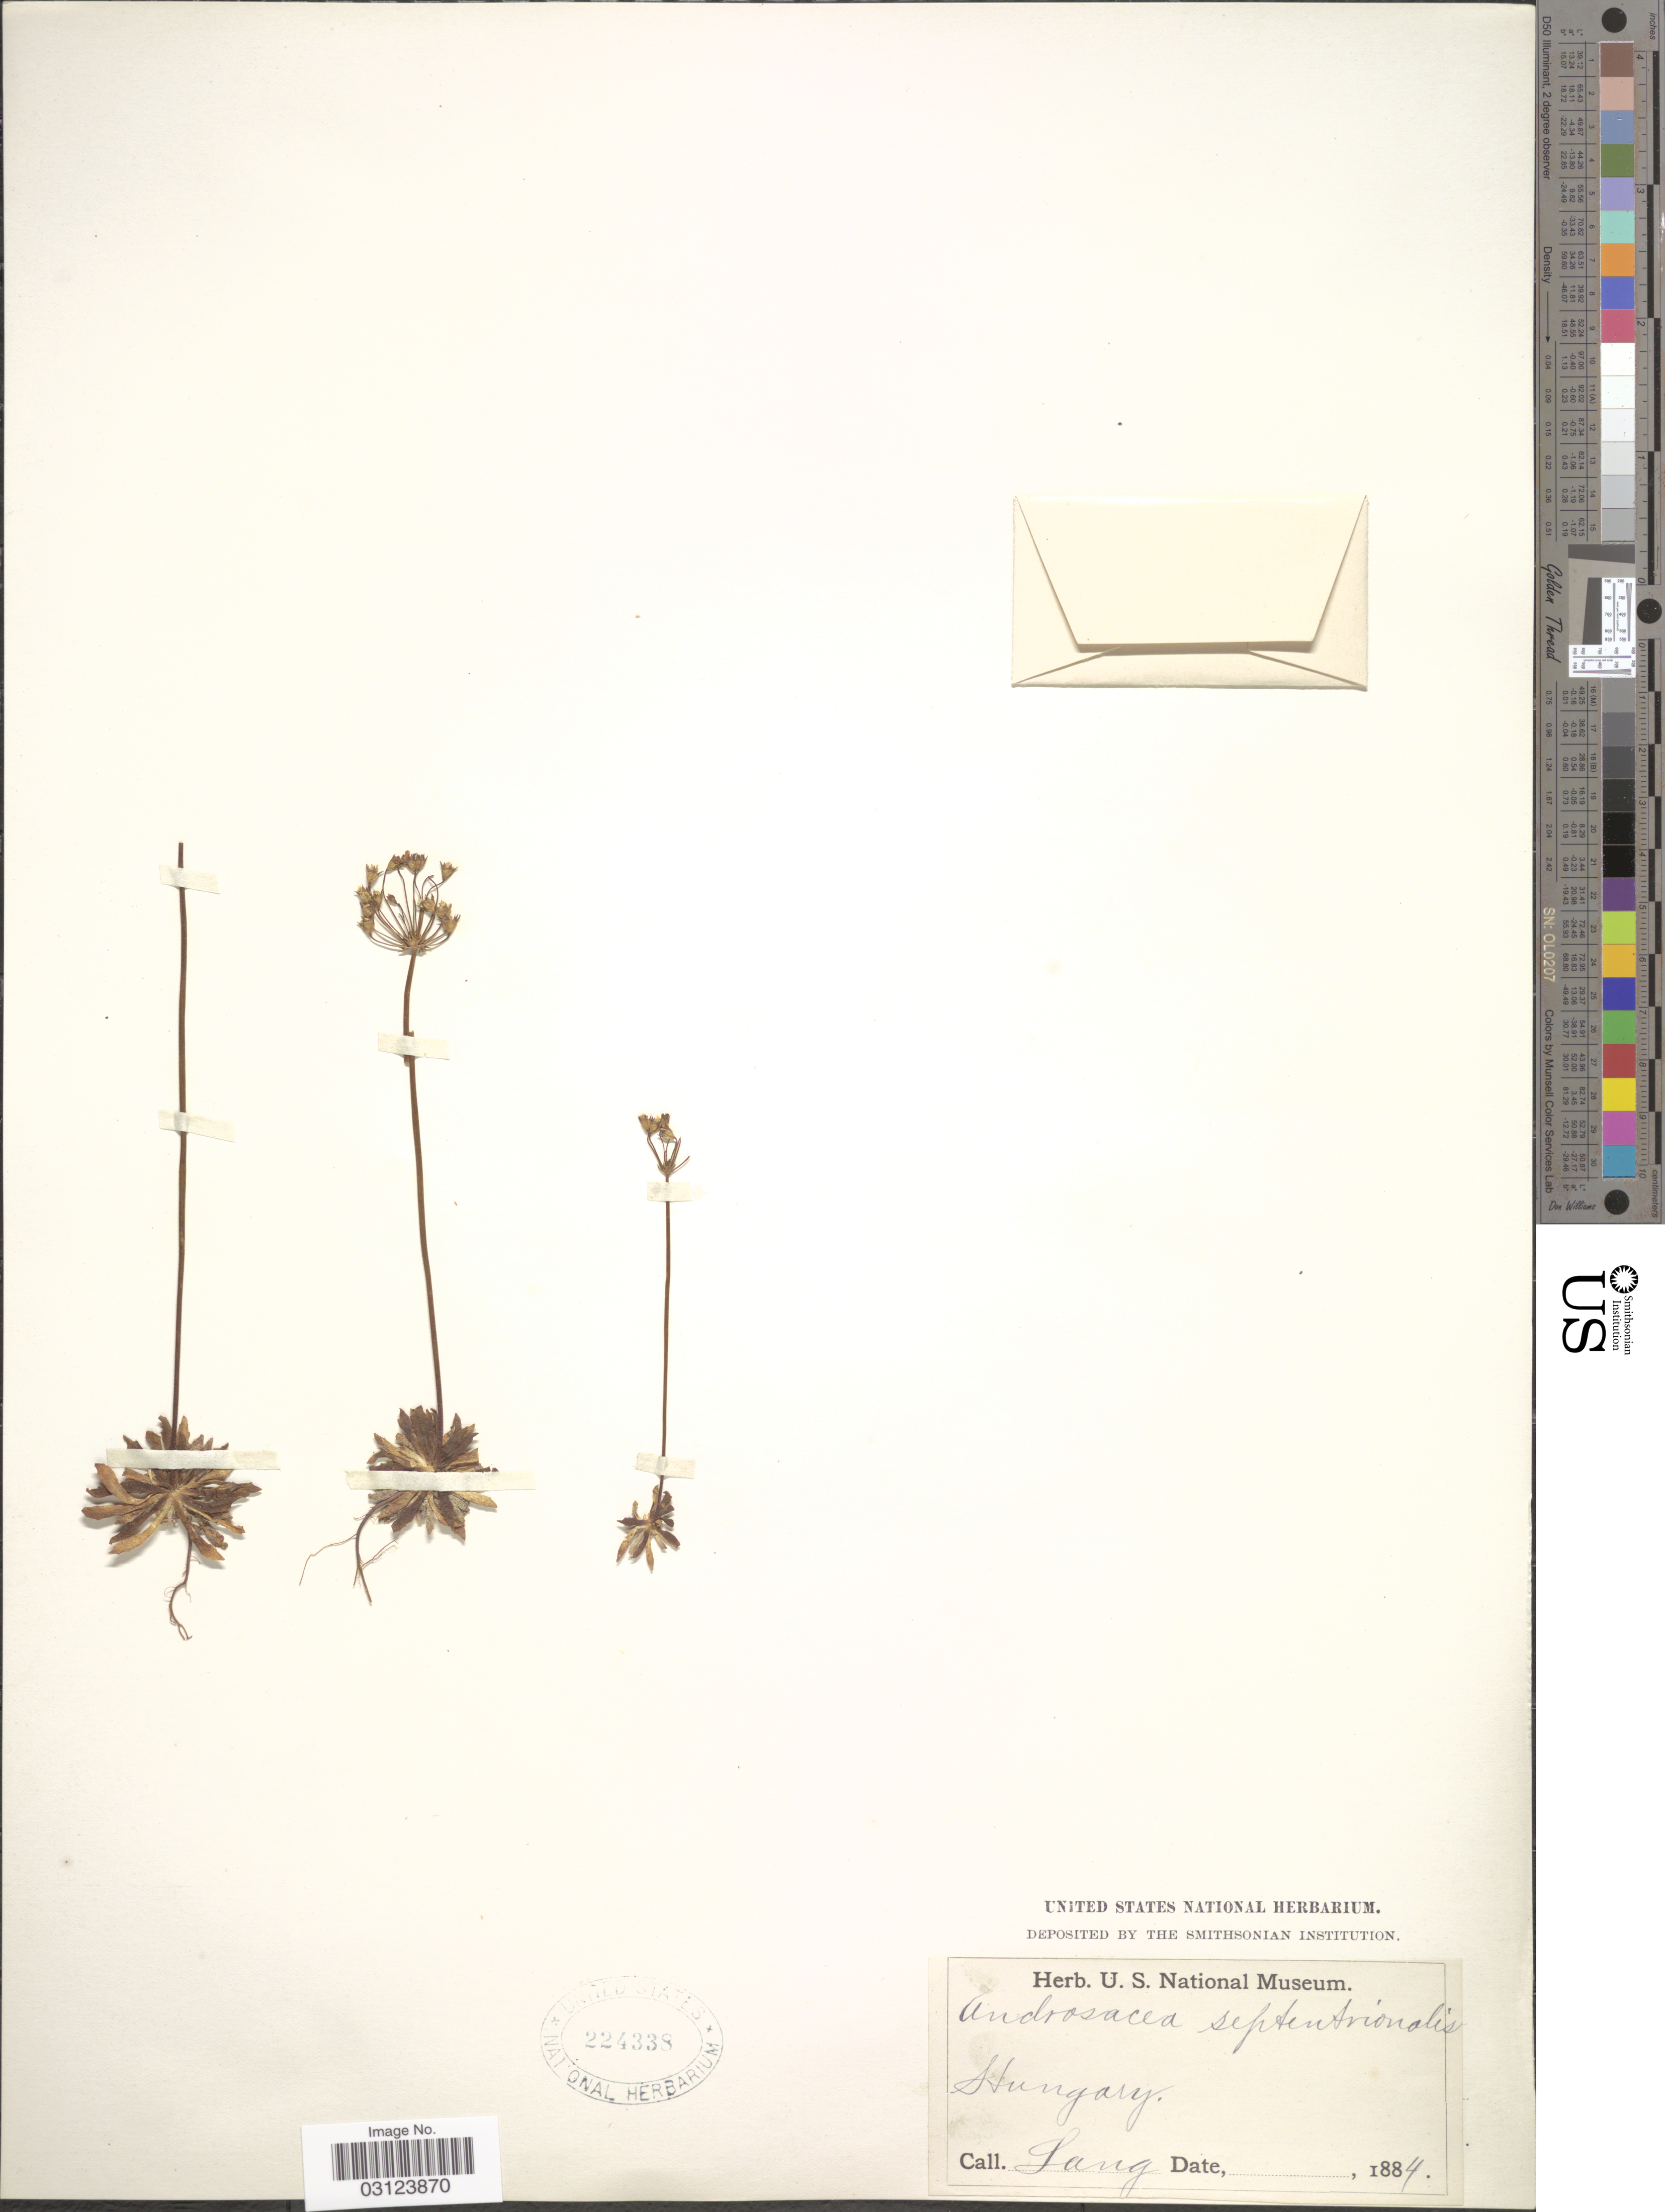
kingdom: Plantae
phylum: Tracheophyta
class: Magnoliopsida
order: Ericales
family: Primulaceae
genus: Androsace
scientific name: Androsace septentrionalis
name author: L.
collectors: -- Lang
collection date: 1884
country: Hungary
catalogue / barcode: US 224338